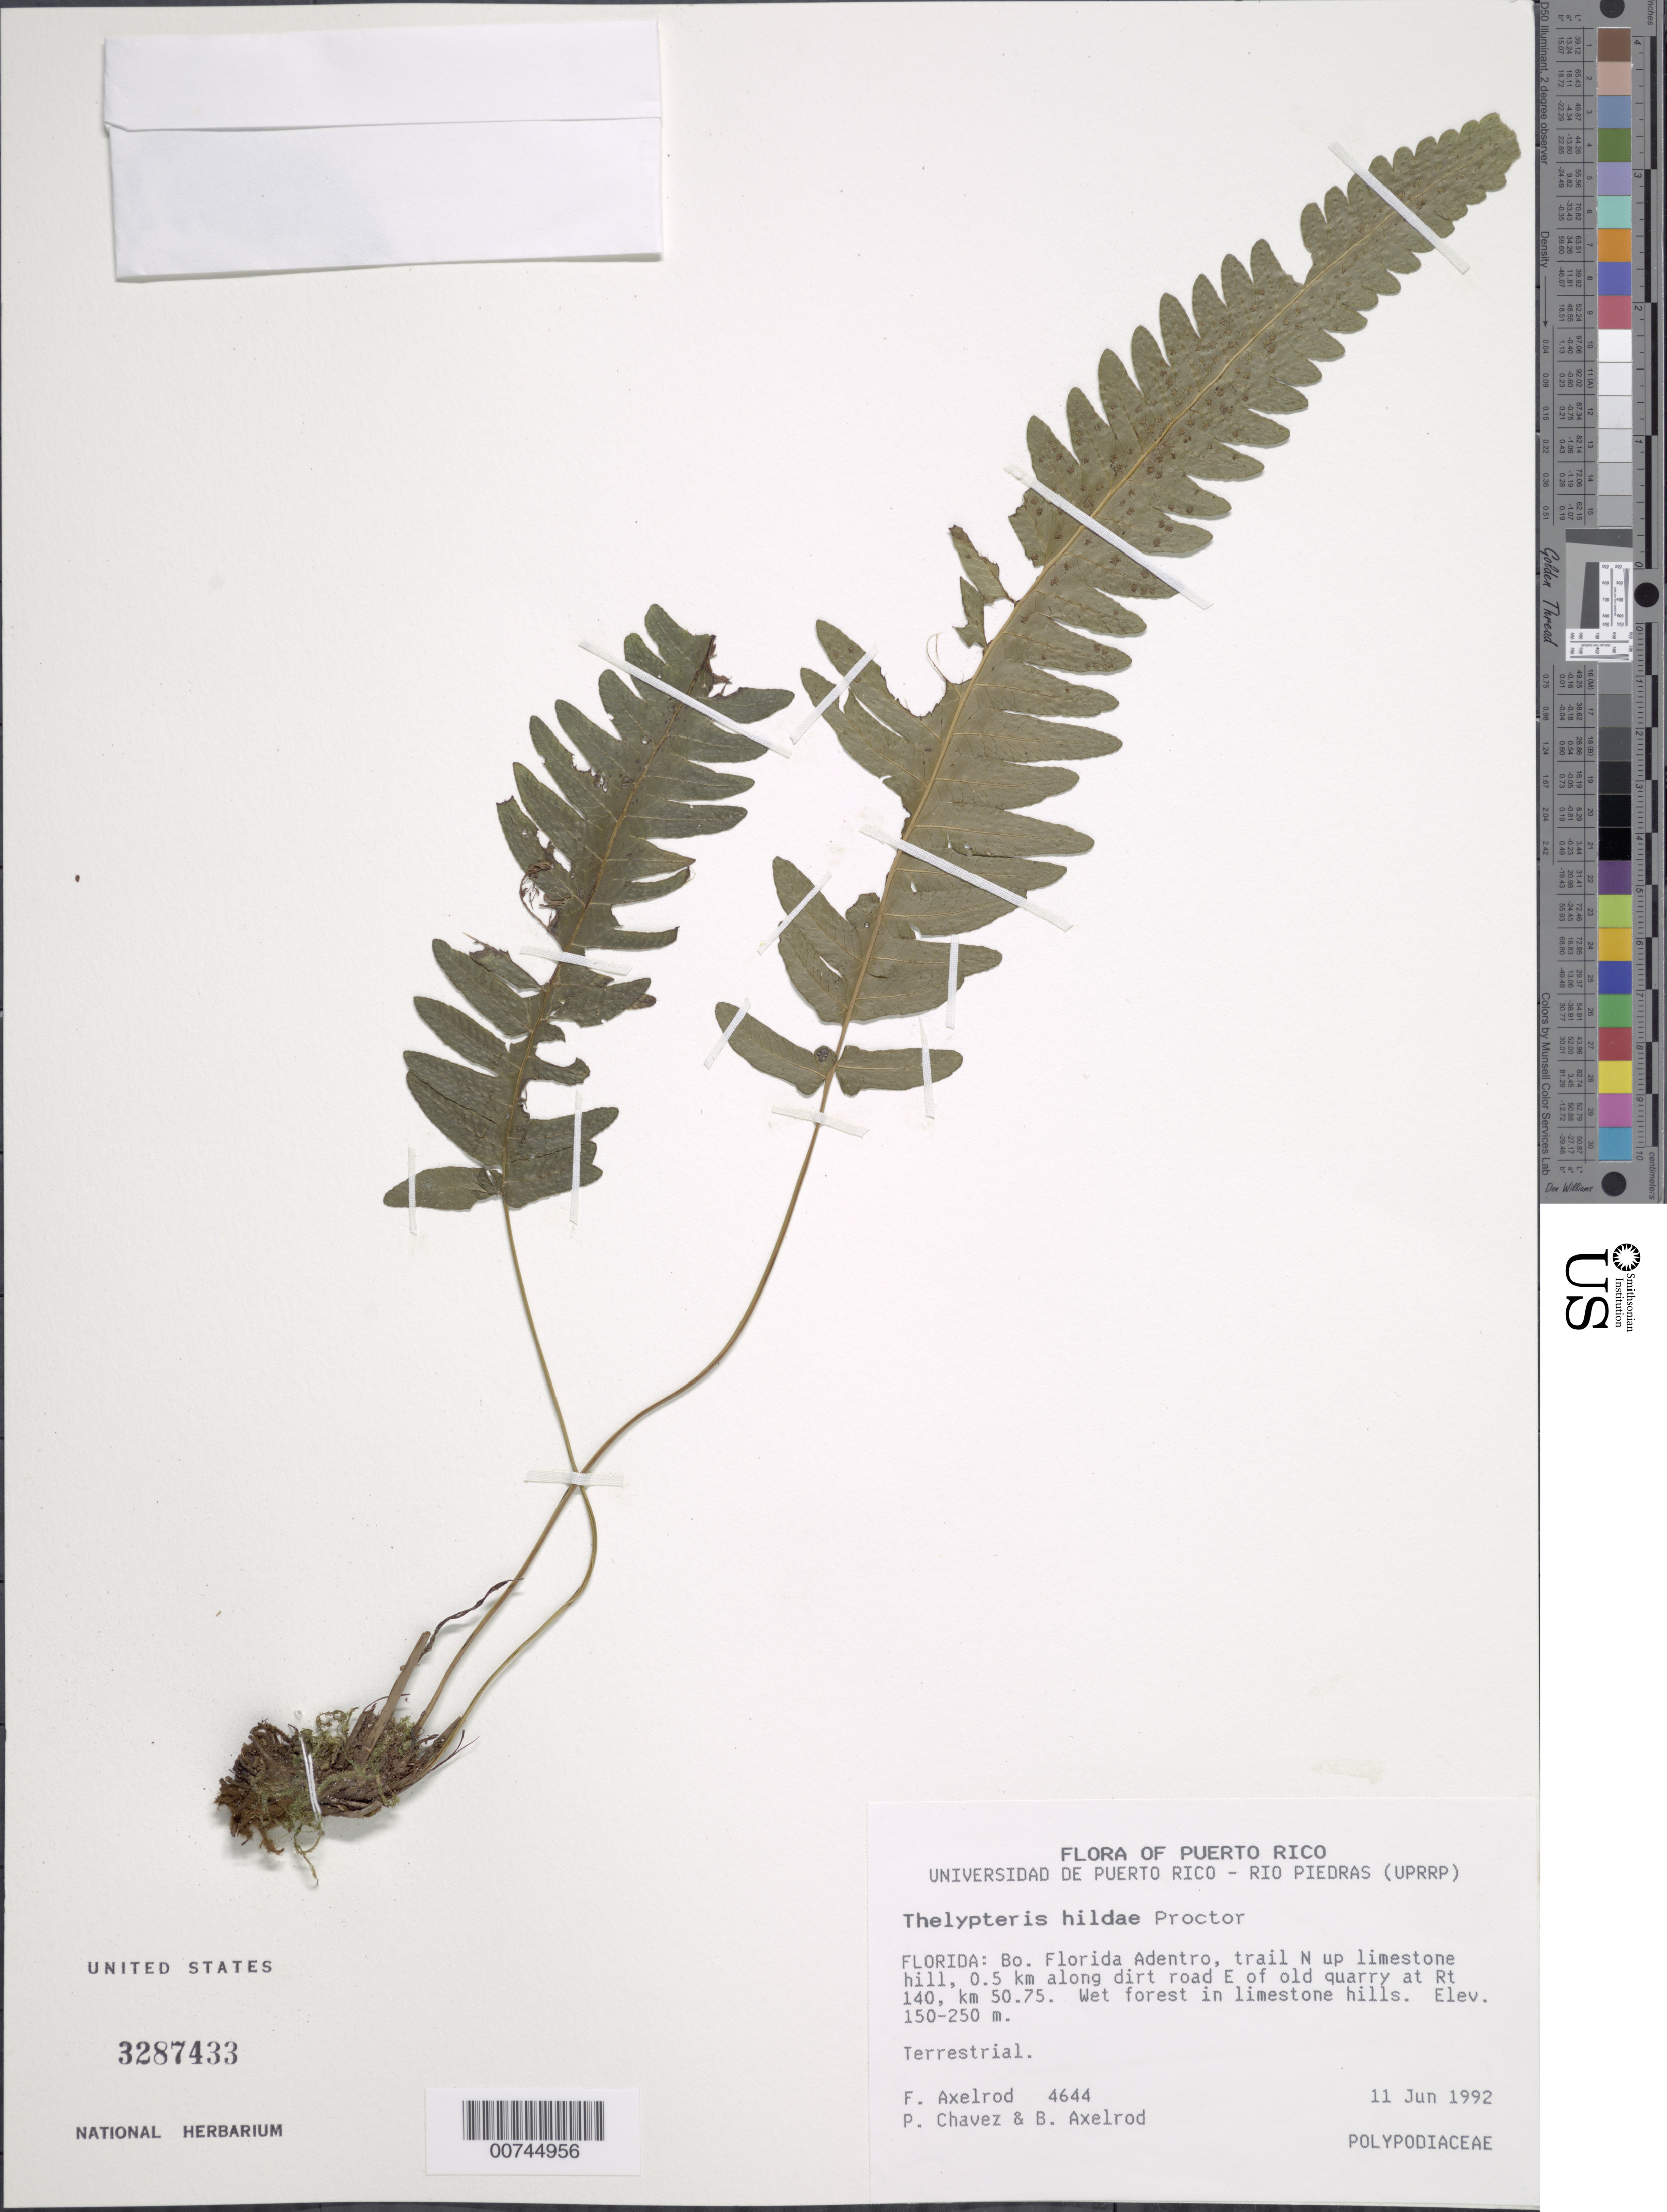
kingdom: Plantae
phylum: Tracheophyta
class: Polypodiopsida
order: Polypodiales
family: Thelypteridaceae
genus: Goniopteris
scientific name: Goniopteris hildae (Proctor) comb. nov., ined 2015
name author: (Proctor)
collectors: F. S. Axelrod, P. Chavez & B. Axelrod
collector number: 4644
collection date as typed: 11 Jun 1992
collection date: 1992-06-11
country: Puerto Rico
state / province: Florida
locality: Florida, Barrio Florida Adentro, trail N up limestone hill, 0.5 km along dirt road E of old quarry at Rt 140, km 50.75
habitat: Wet forest in limestone hills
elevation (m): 150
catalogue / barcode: US 3287433